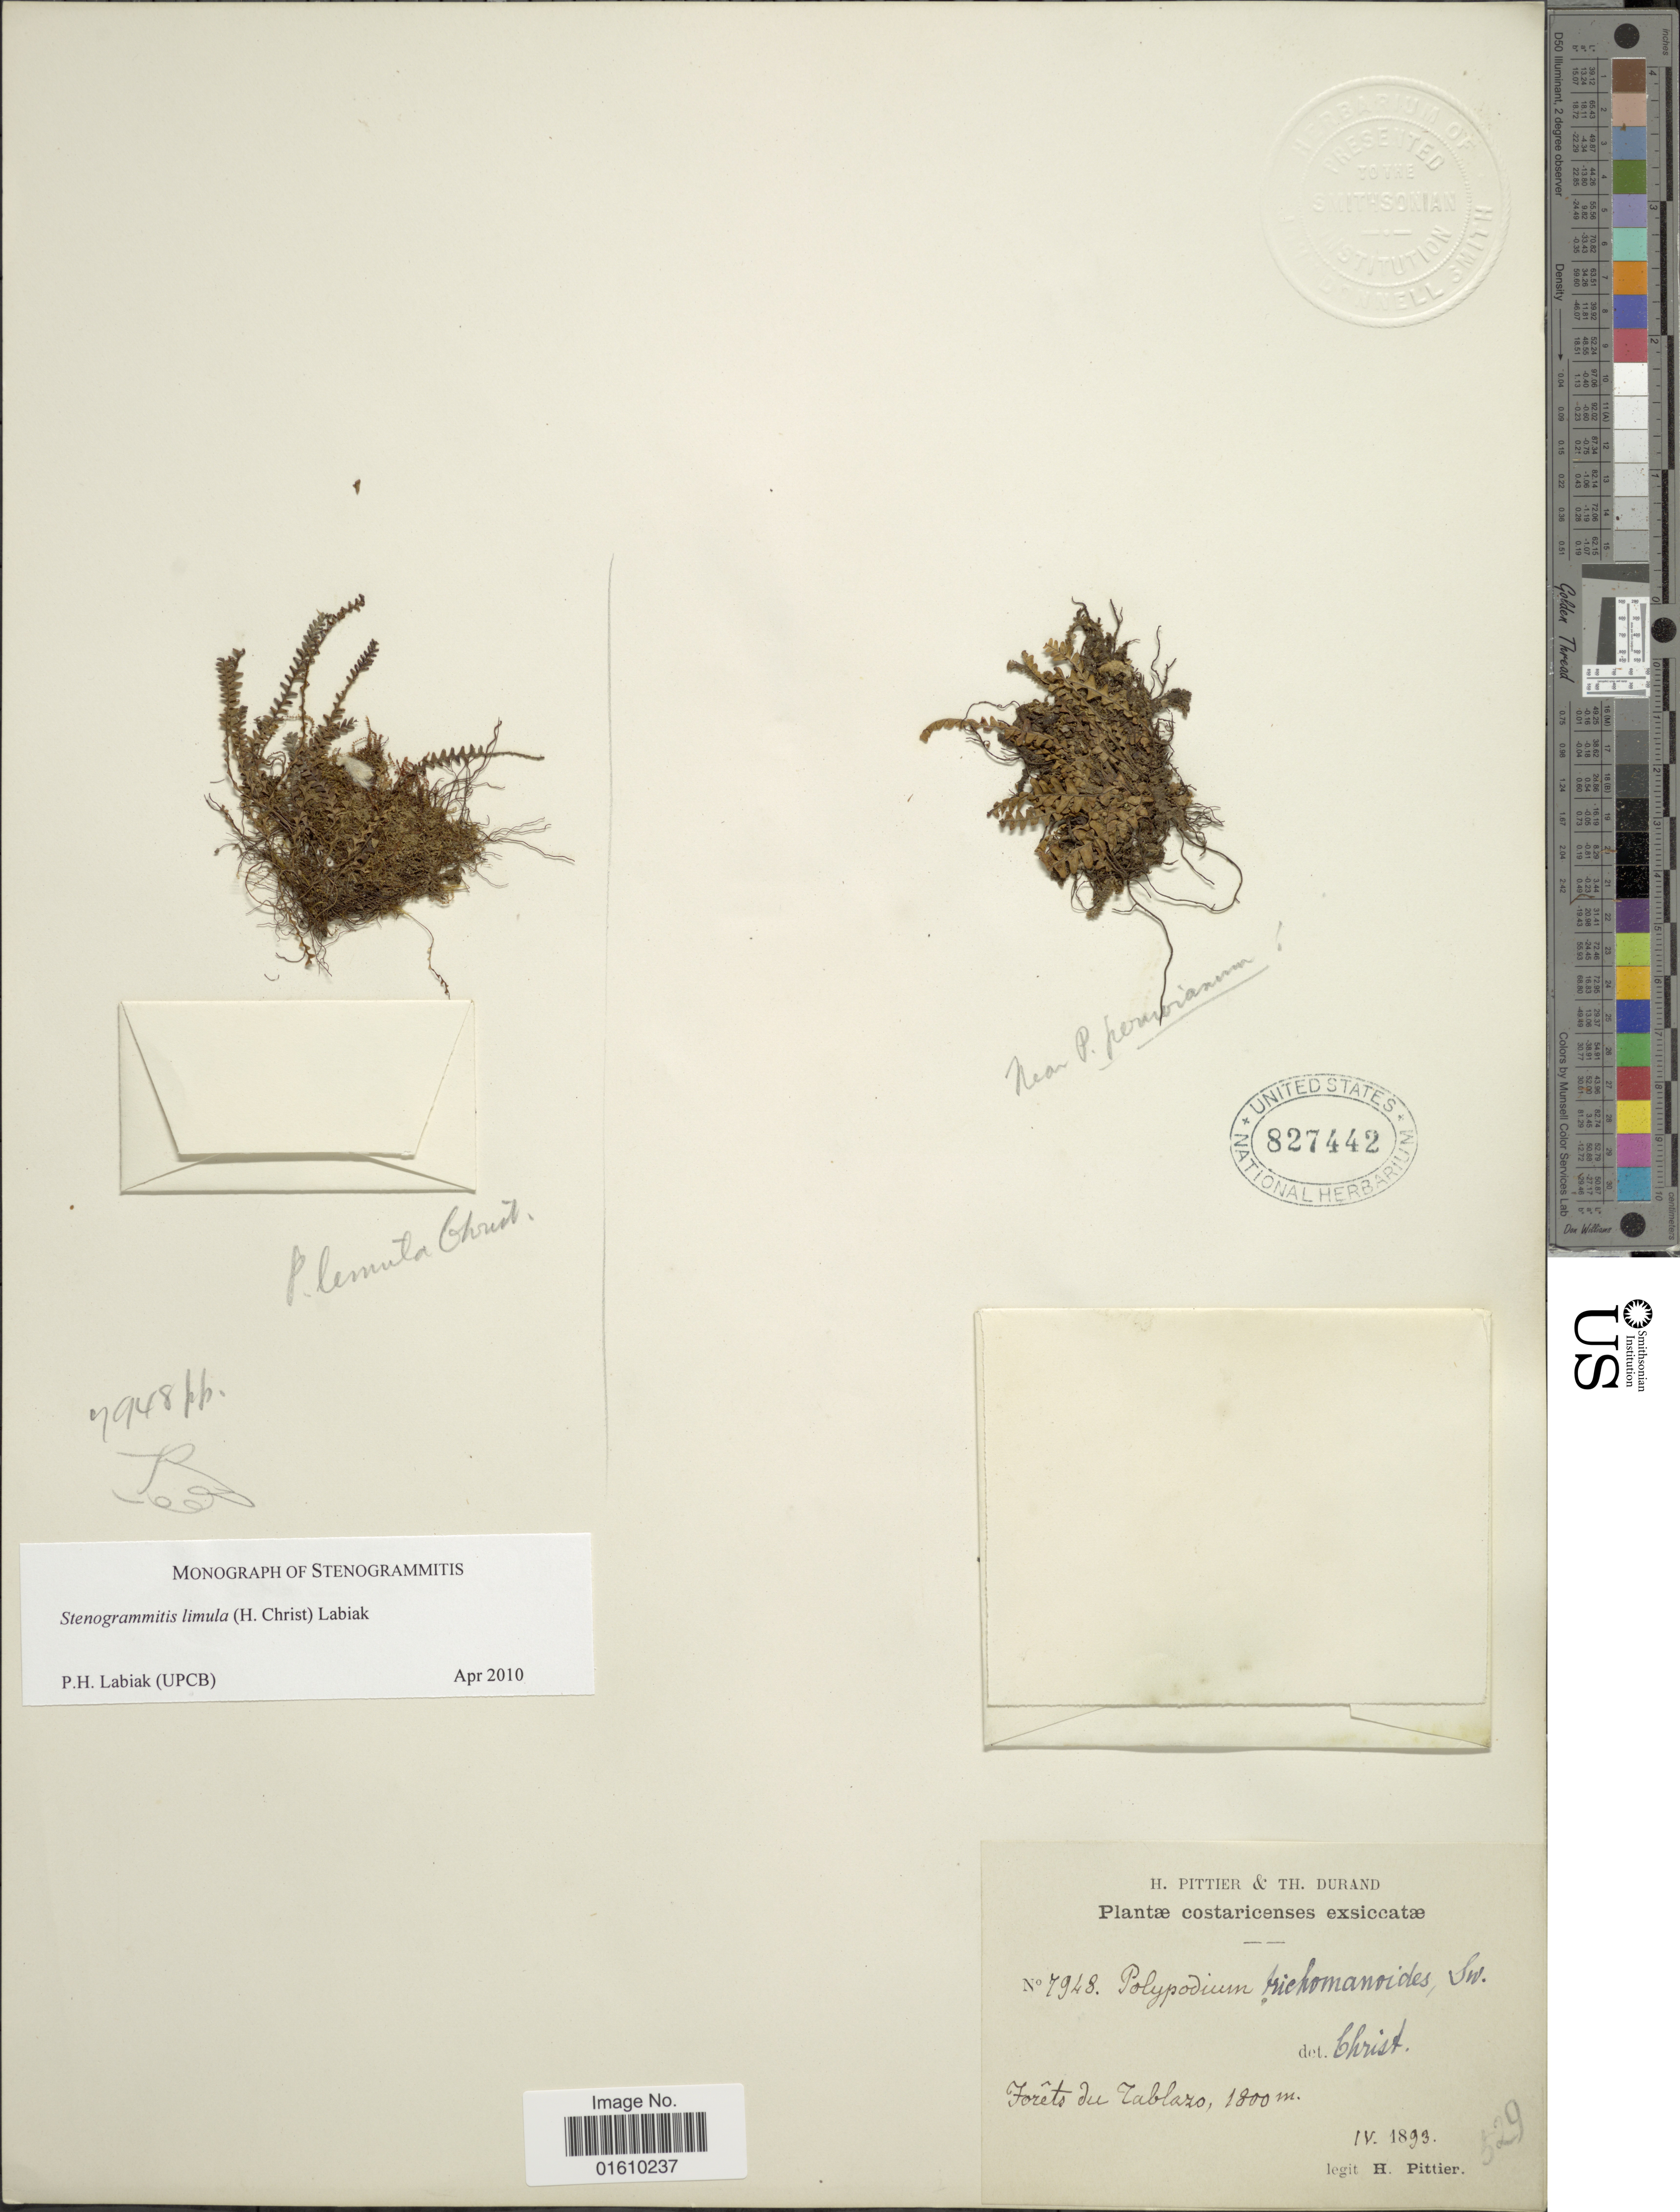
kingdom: Plantae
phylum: Tracheophyta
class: Polypodiopsida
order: Polypodiales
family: Polypodiaceae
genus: Stenogrammitis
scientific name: Stenogrammitis limula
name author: (Christ) Labiak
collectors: H. F. Pittier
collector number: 7948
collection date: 1893-04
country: Costa Rica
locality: Forêts du Tablazo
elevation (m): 1800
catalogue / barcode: US 827442